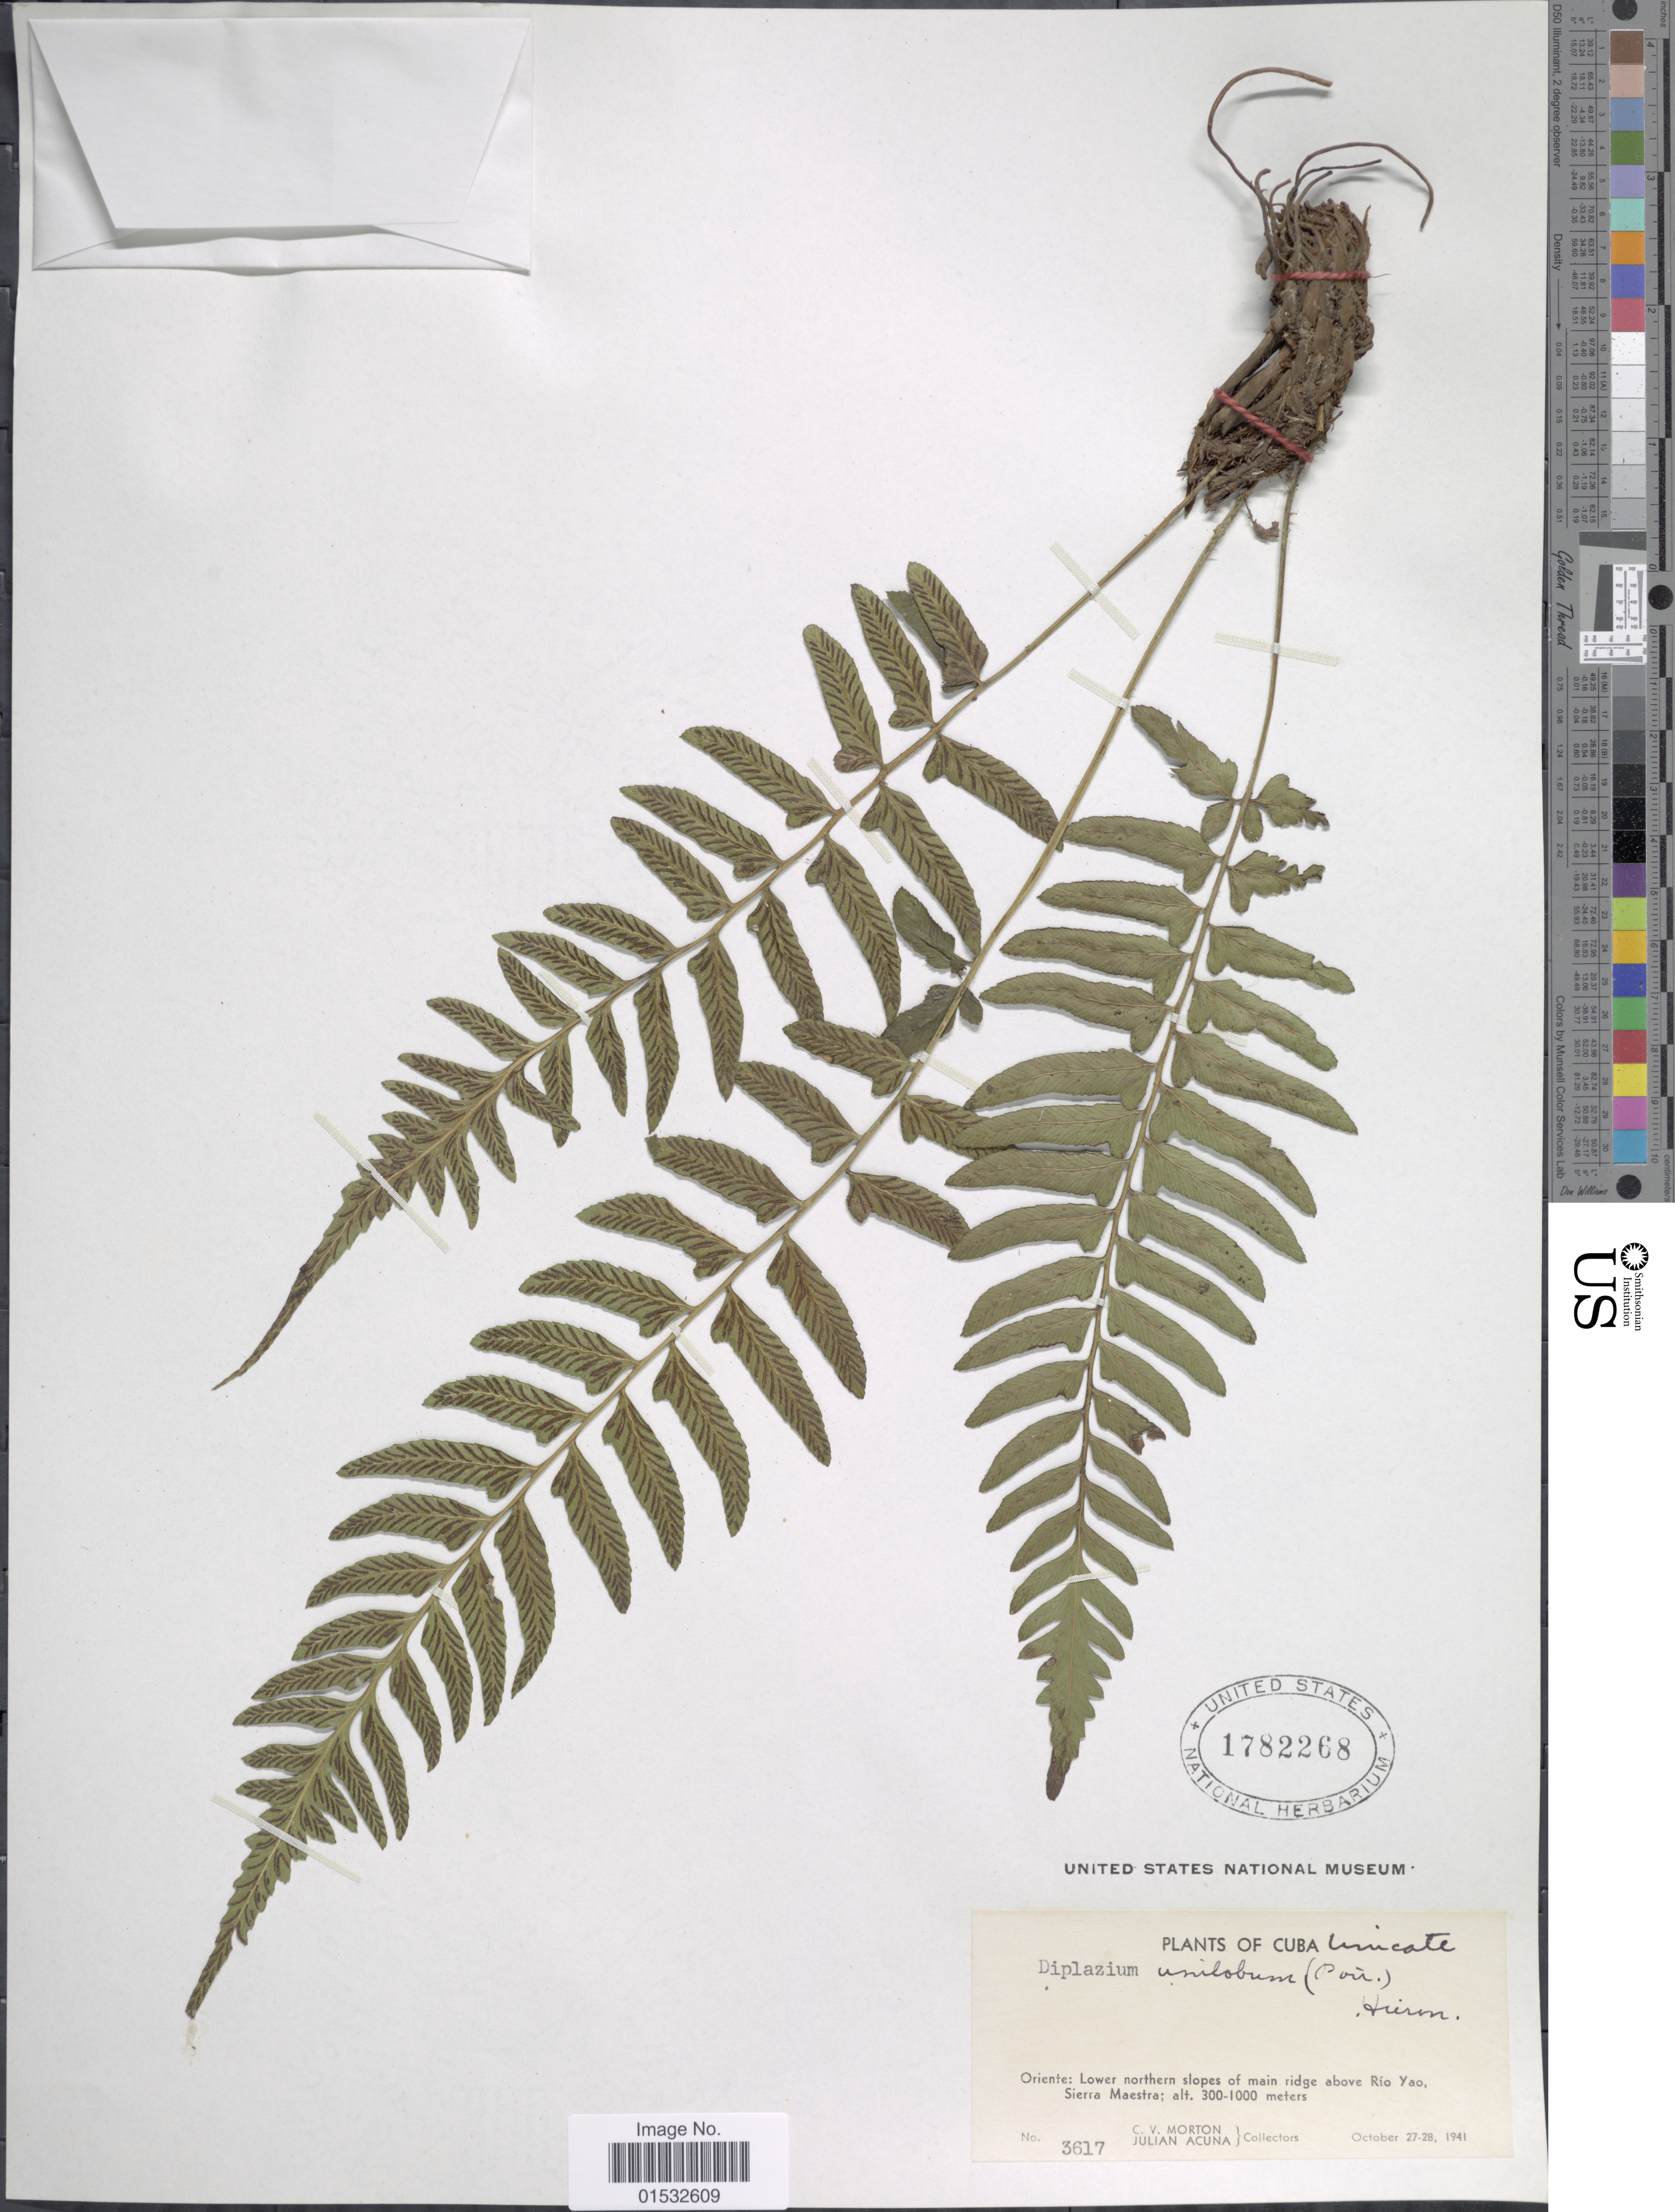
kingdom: Plantae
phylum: Tracheophyta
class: Polypodiopsida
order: Polypodiales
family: Athyriaceae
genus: Diplazium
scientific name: Diplazium unilobum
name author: (Poir.) Hieron.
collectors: C. V. Morton & J. B. Acuña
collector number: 3617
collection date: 1941-10-27/1941-10-28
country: Cuba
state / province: Oriente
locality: Lower northern slopes of main ridge above Río Yao, Sierra Maestra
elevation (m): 300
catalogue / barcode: US 1782268